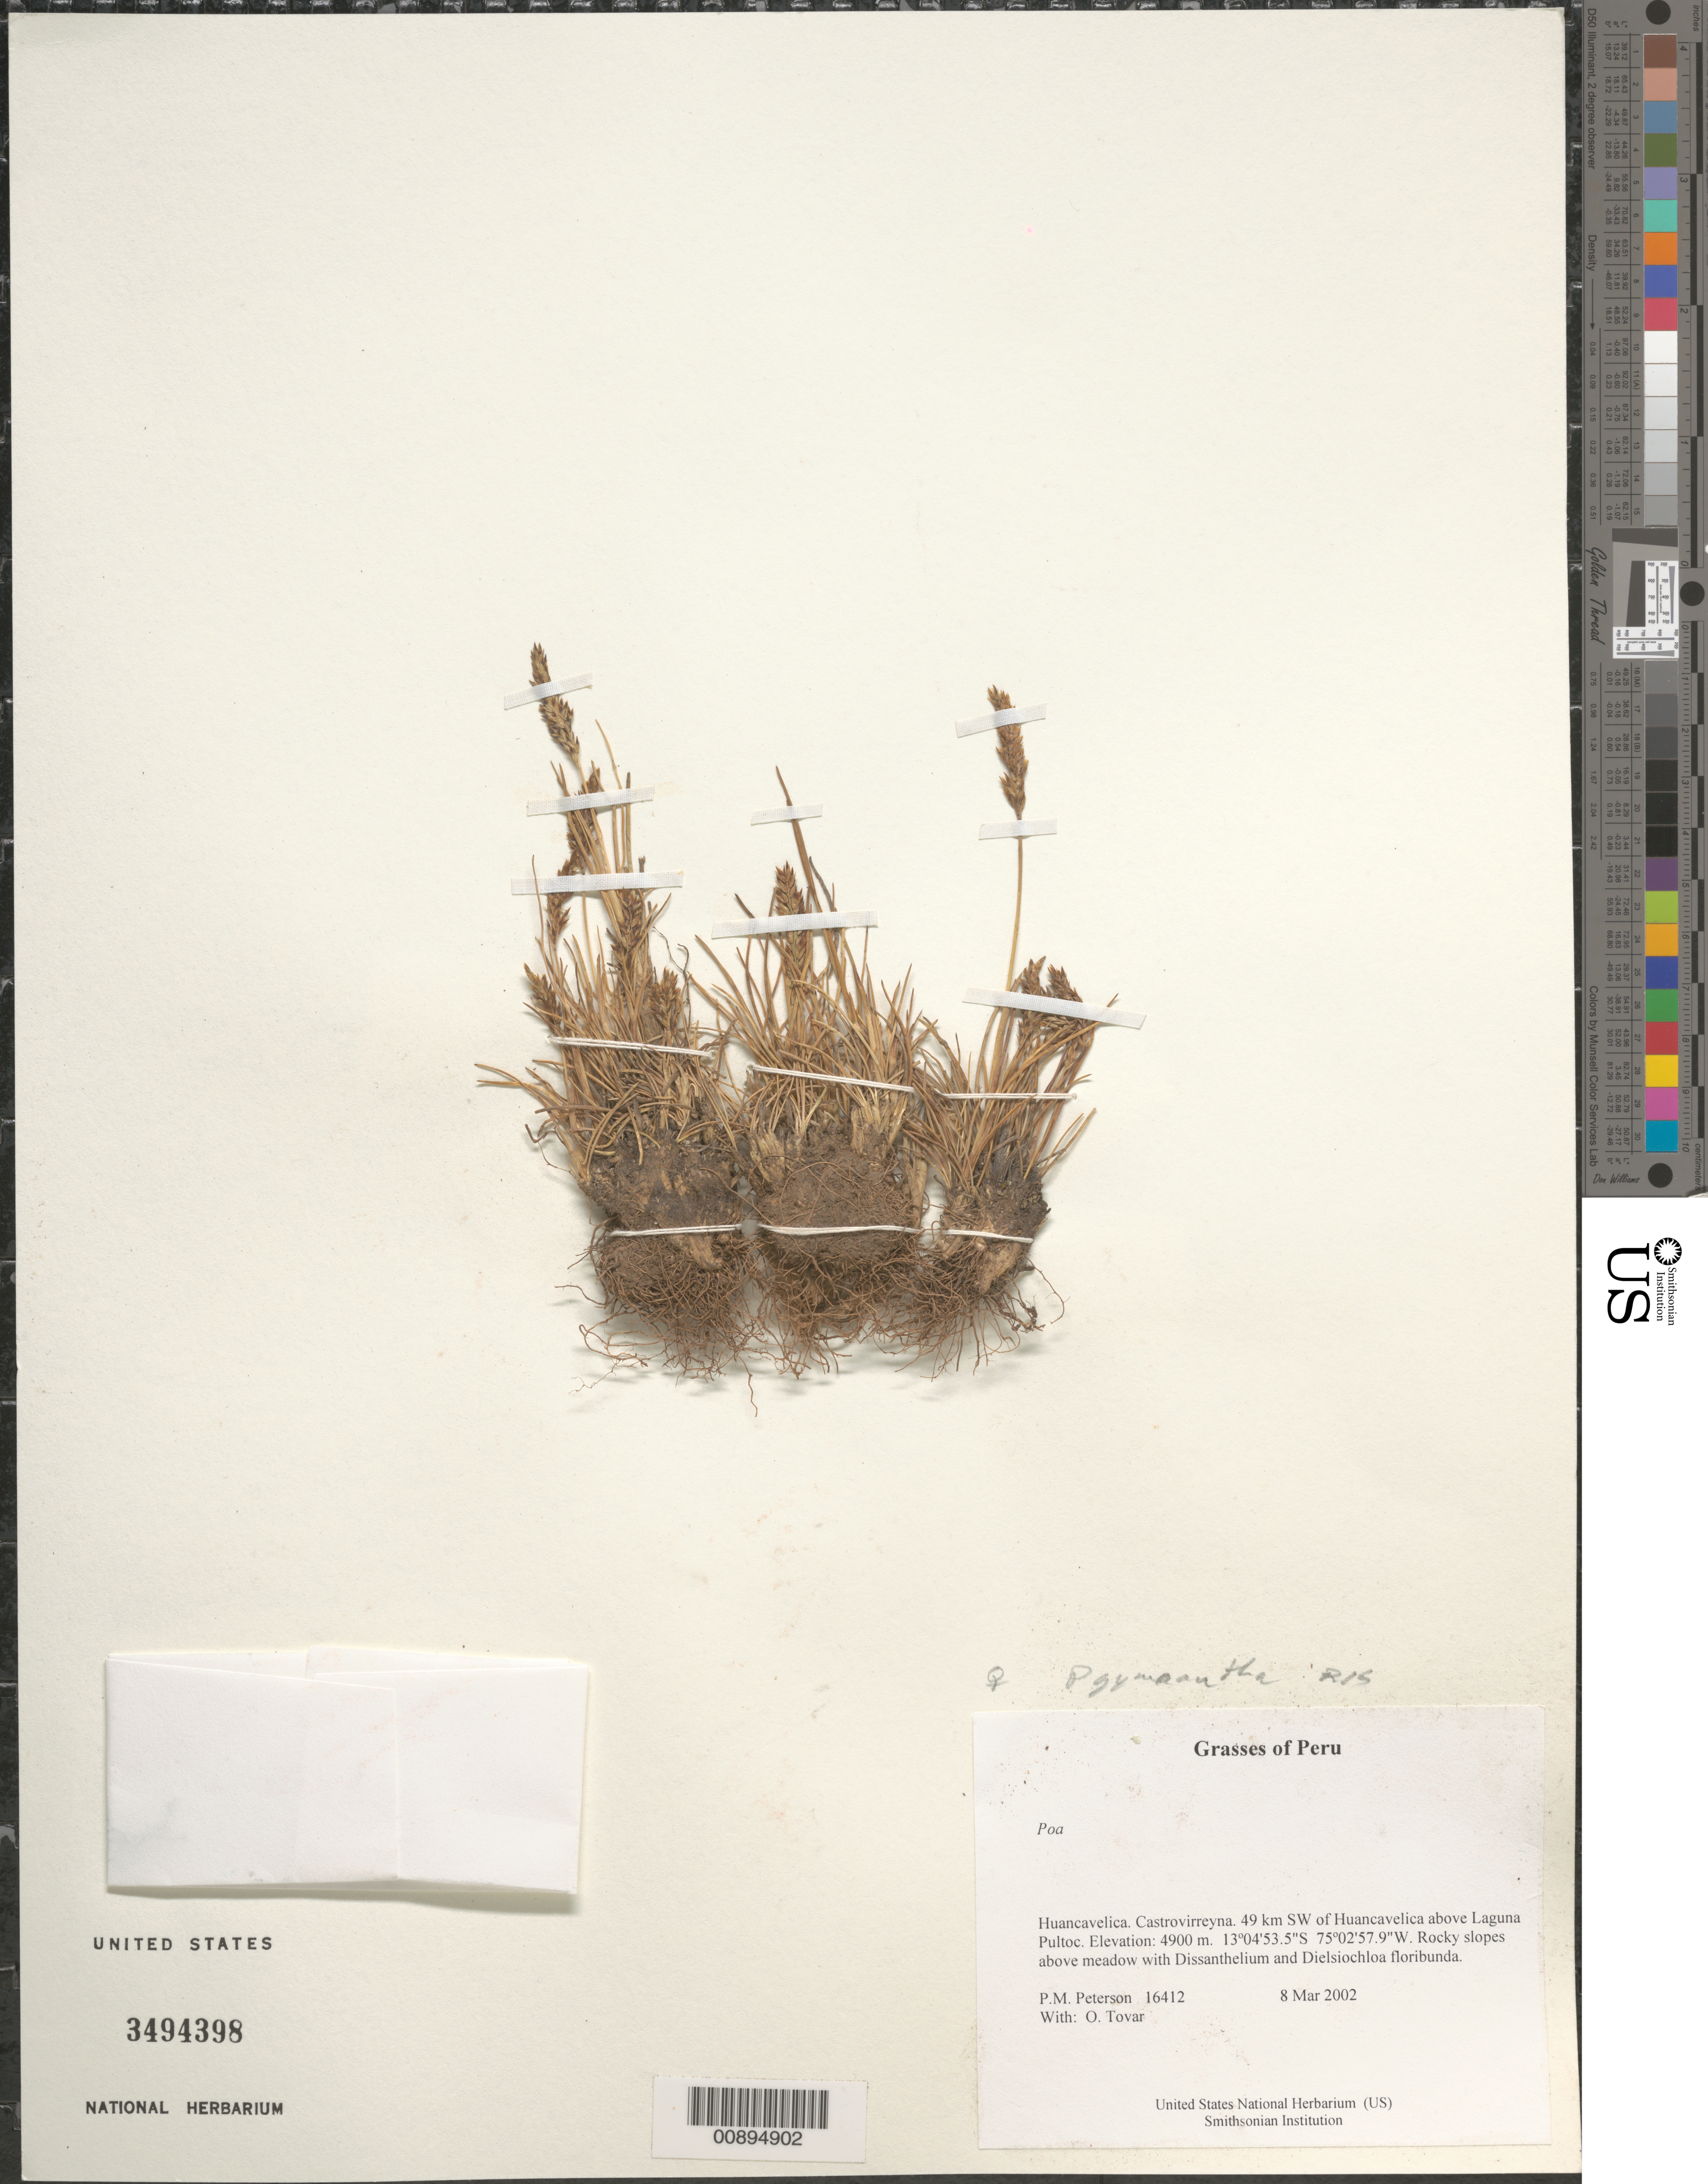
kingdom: Plantae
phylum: Tracheophyta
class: Liliopsida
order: Poales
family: Poaceae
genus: Poa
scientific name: Poa gymnantha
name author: Pilg.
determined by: Soreng, Robert J., Research Associate (BOT), Smithsonian Institution - National Museum of Natural History (UNITED STATES)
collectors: P. M. Peterson & Ó. Tovar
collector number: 16412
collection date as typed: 08 Mar 2002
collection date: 2002-03-08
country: Peru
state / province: Huancavelica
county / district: Castrovirreyna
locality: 49 km SW of Huancavelica above Laguna Pultoc.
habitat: Rocky slopes above meadow with ~Dissanthelium~ and ~Dielsiochloa floribunda~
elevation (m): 4900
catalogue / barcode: US 3494398